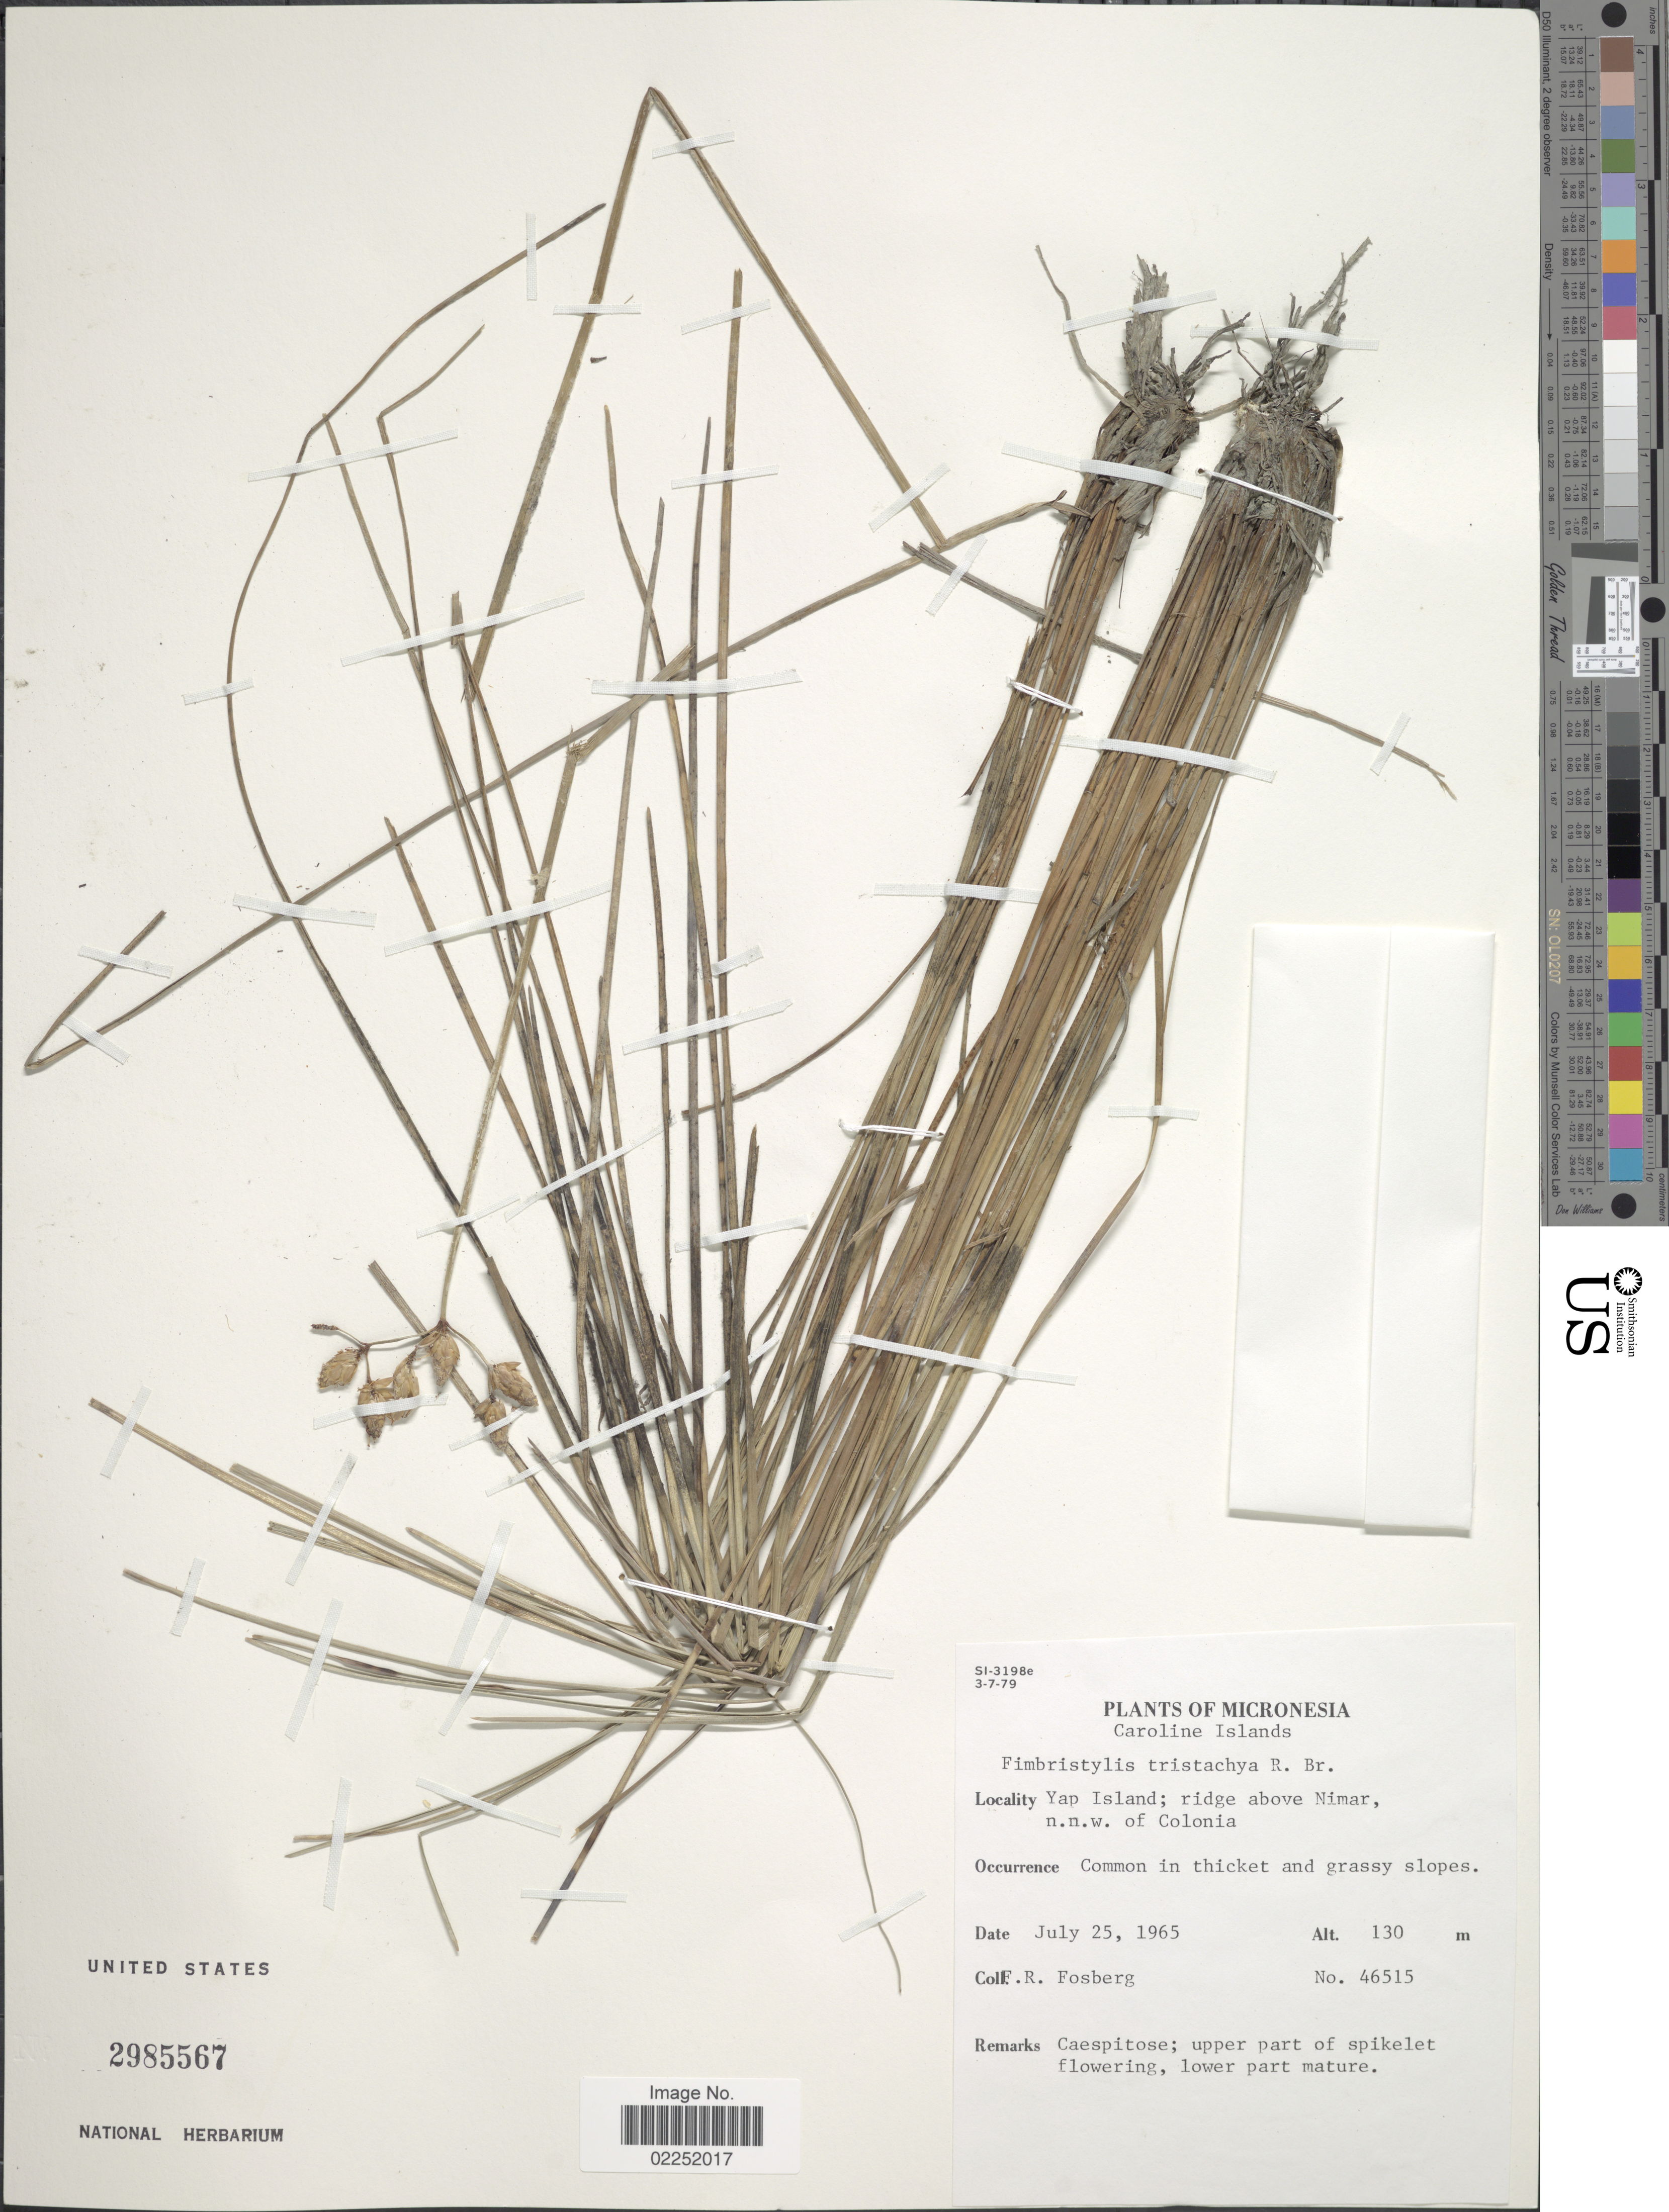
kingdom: Plantae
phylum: Tracheophyta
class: Liliopsida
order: Poales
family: Cyperaceae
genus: Fimbristylis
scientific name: Fimbristylis tristachya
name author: R. Br.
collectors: F. R. Fosberg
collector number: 46515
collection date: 1965-07-25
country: Micronesia, Federated States of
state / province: Yap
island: Yap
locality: Caroline Islands, Yap Island; ridge above Nimar, n.n.w. of Colonia, Common in thicket and grassy slopes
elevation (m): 130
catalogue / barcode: US 2985567